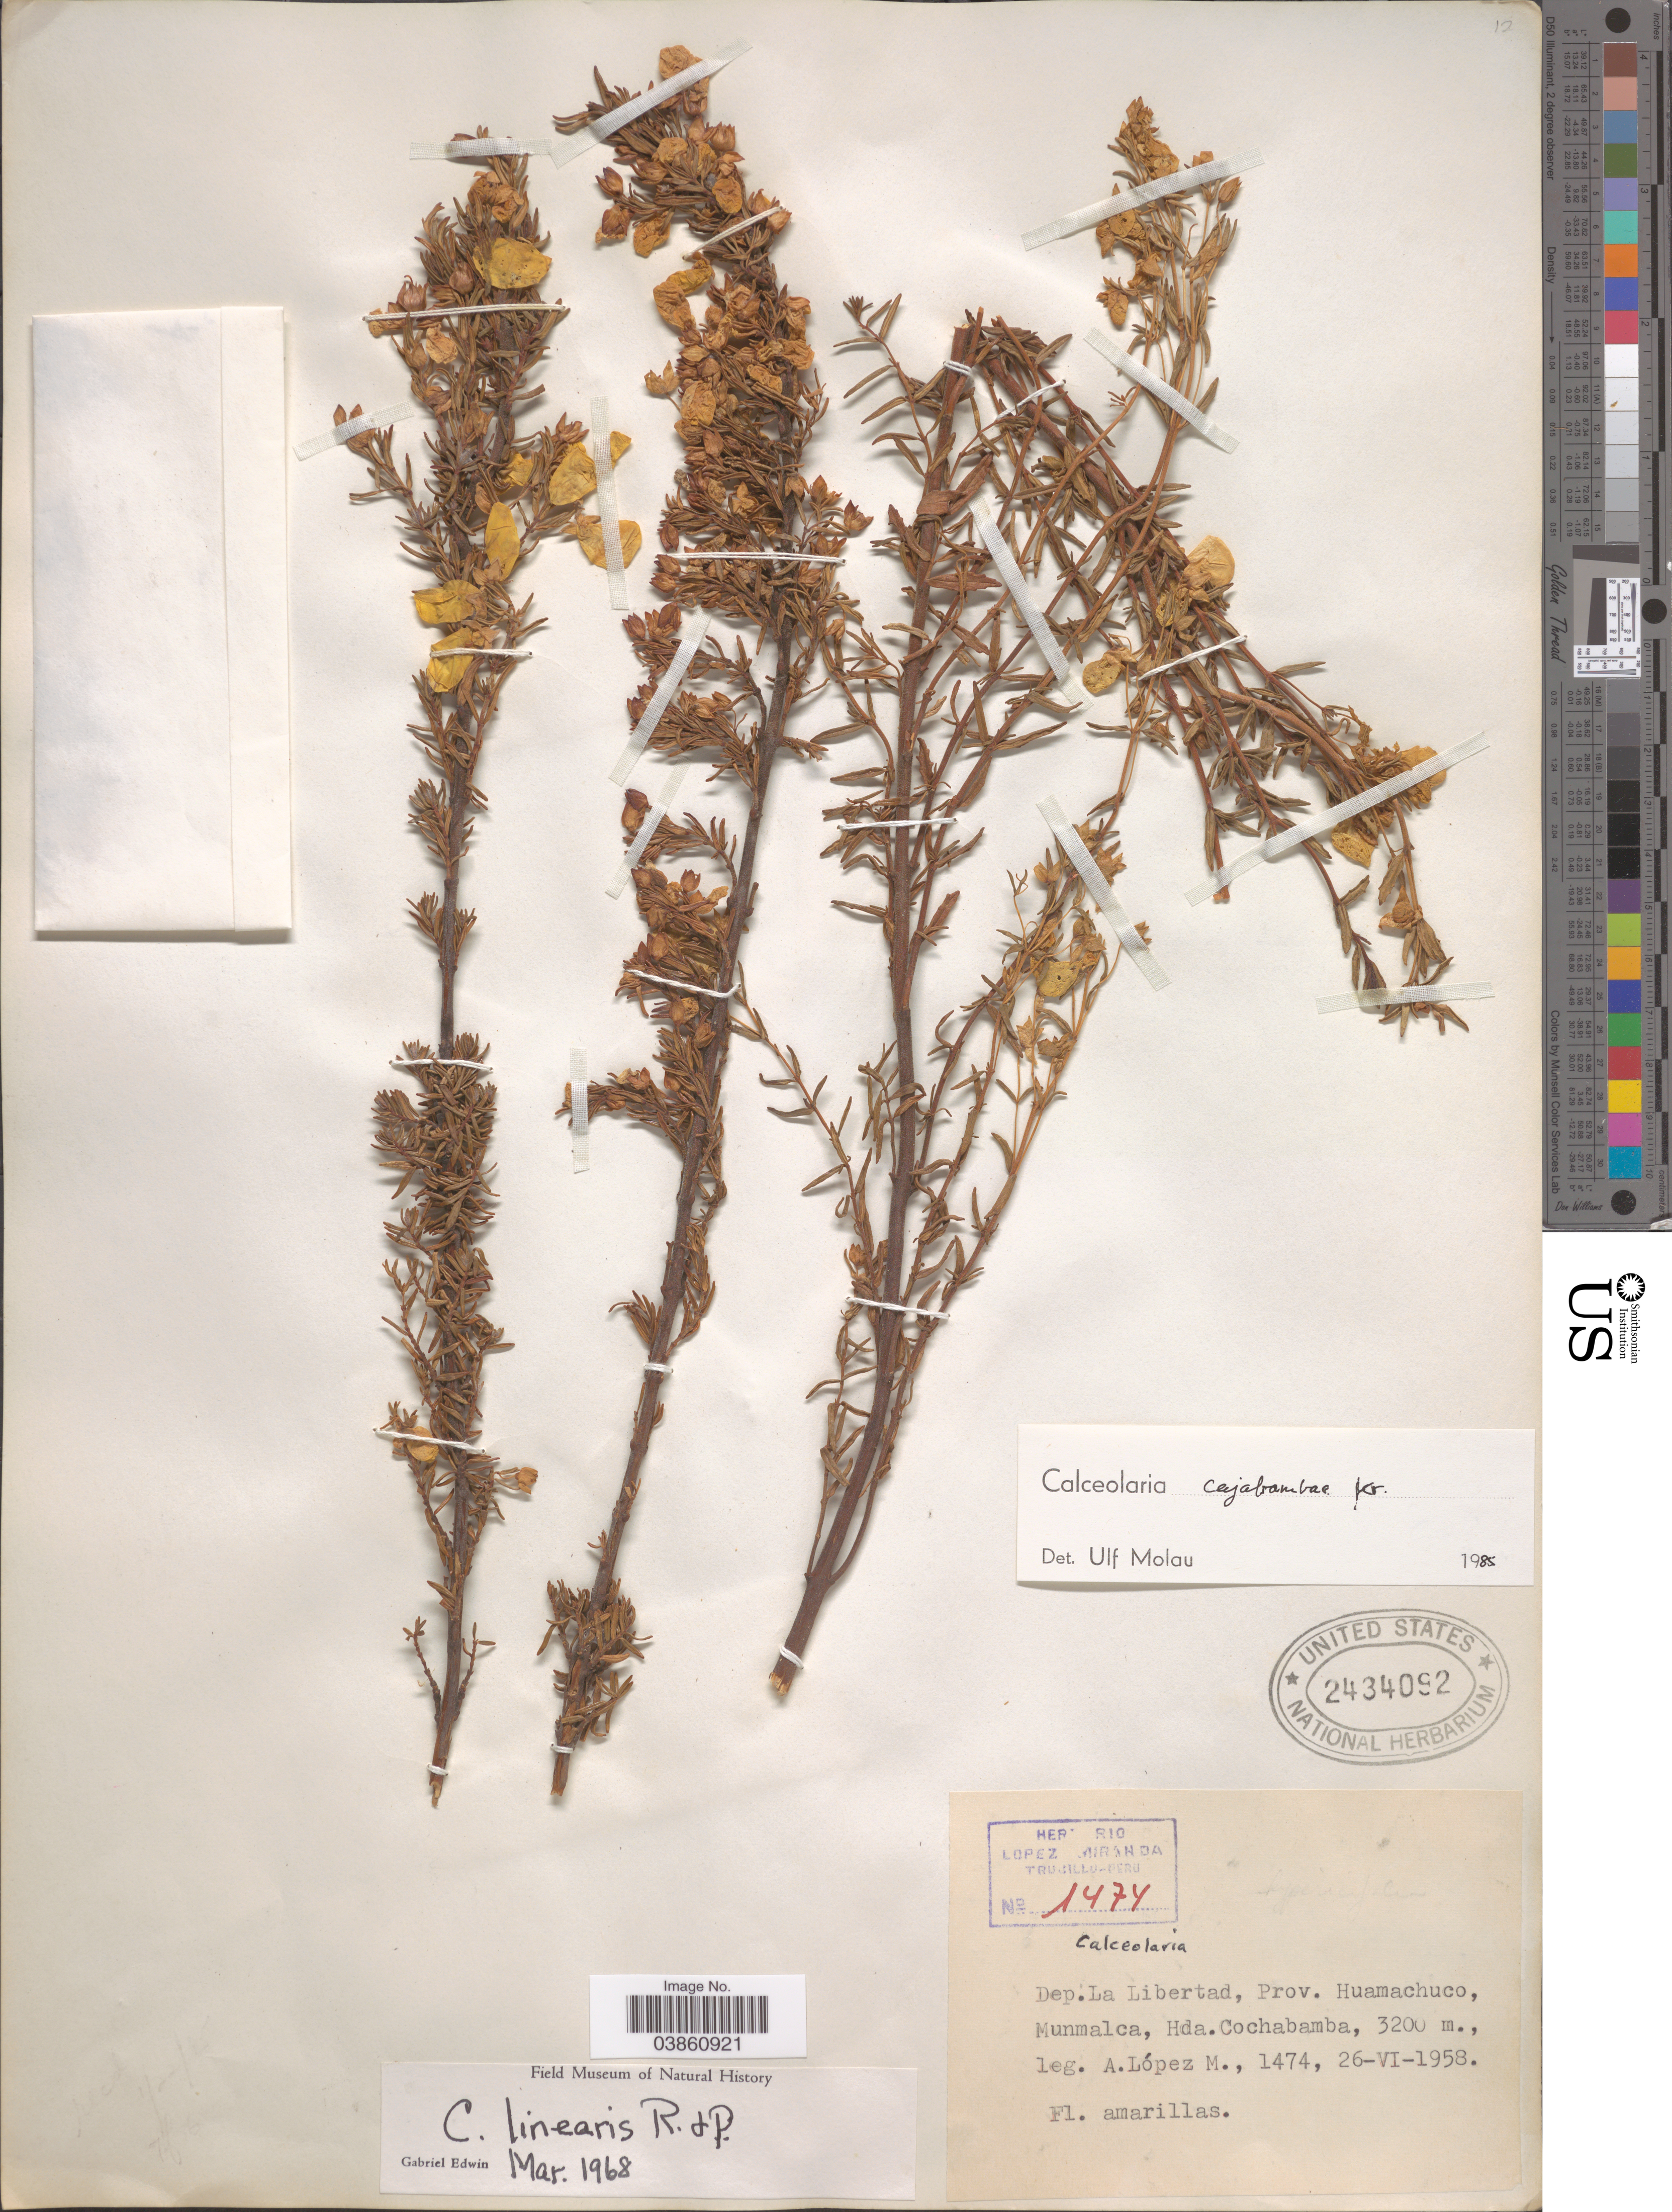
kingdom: Plantae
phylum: Tracheophyta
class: Magnoliopsida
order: Lamiales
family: Calceolariaceae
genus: Calceolaria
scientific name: Calceolaria cajabambae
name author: Kraenzl.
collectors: A. López M.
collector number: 1474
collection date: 1958-06-26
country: Peru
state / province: La Libertad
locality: Dep. La Libertad, Prov. Huamachuco, Munmalca, Hda. Cochabamba.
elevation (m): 3200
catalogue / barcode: US 2434092